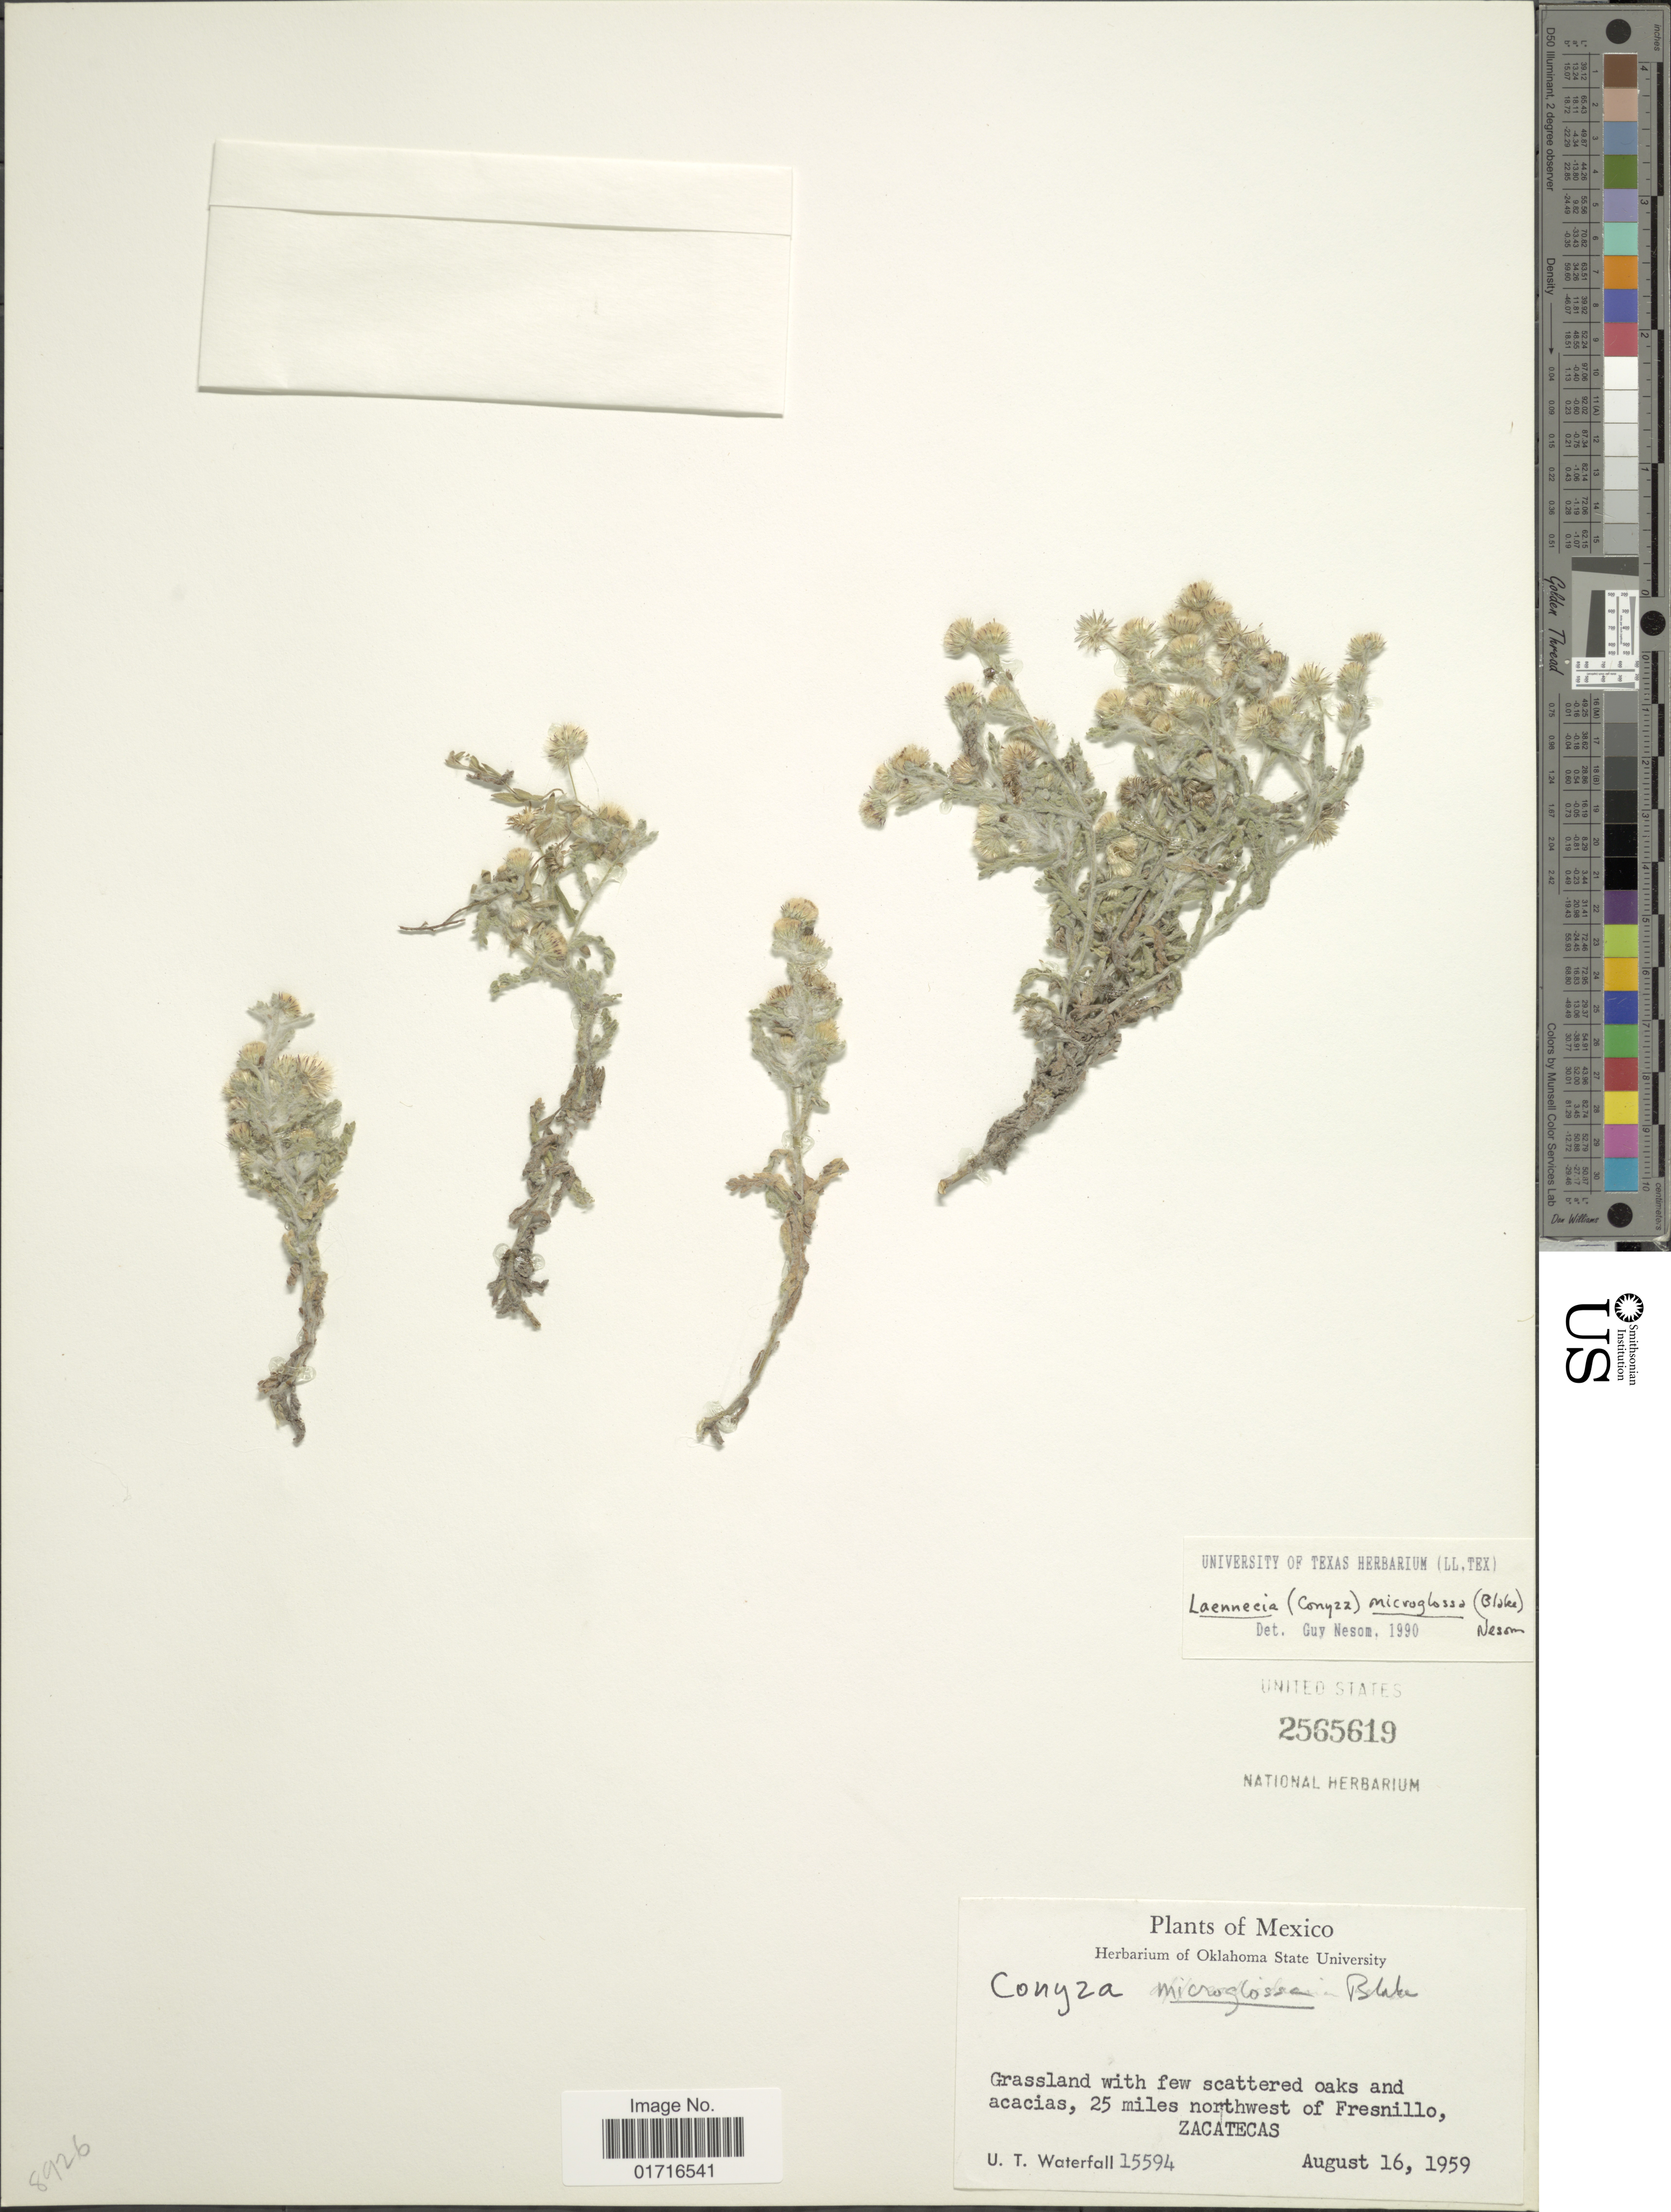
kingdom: Plantae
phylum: Tracheophyta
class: Magnoliopsida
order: Asterales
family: Asteraceae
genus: Conyza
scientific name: Conyza microglossa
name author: (S.F. Blake) Cronq.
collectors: U. T. Waterfall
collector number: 15594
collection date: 1959-08-16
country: Mexico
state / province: Zacatecas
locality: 25 miles northwest of Fresnillo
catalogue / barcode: US 2565619